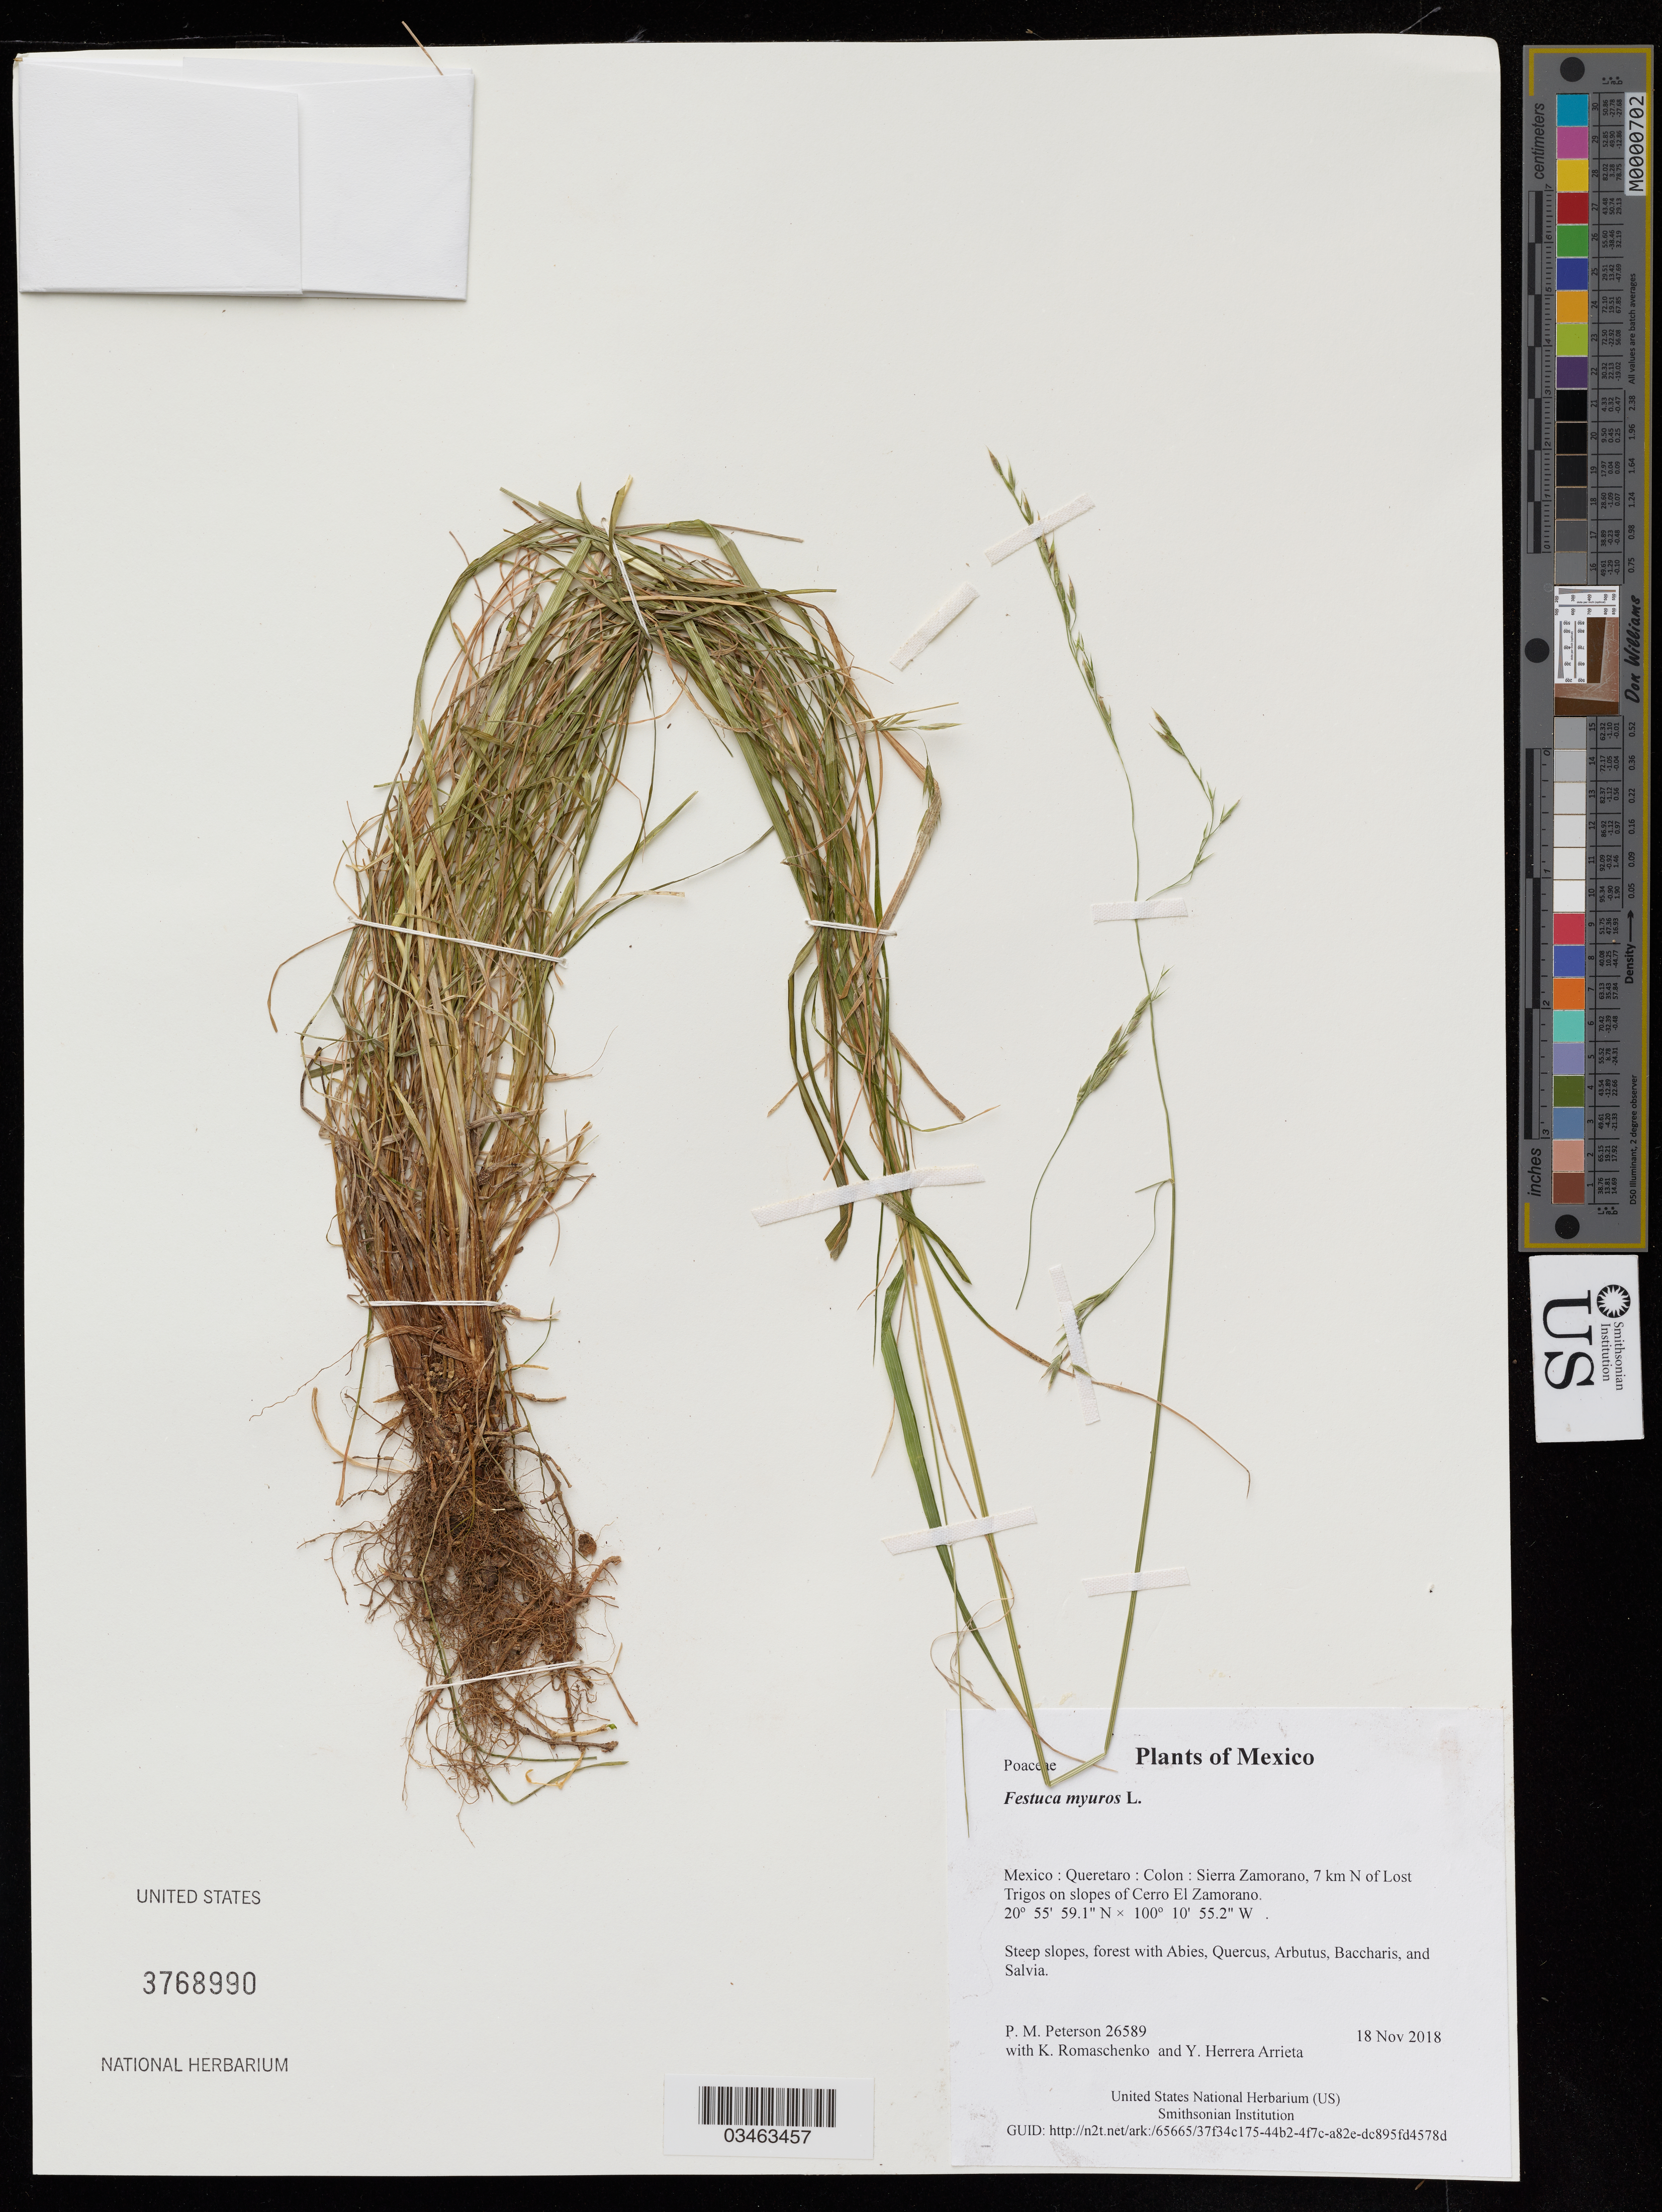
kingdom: Plantae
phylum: Tracheophyta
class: Liliopsida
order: Poales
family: Poaceae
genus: Festuca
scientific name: Festuca myuros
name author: L.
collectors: P. M. Peterson, K. Romaschenko & Y. Herrera Arrieta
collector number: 26589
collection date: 2018-11-18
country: Mexico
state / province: Queretaro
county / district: Colon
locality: Sierra Zamorano, 7 km N of Lost Trigos on slopes of Cerro El Zamorano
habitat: Steep slopes, forest with Abies, Quercus, Arbutus, Baccharis, and Salvia.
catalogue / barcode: US 3768990